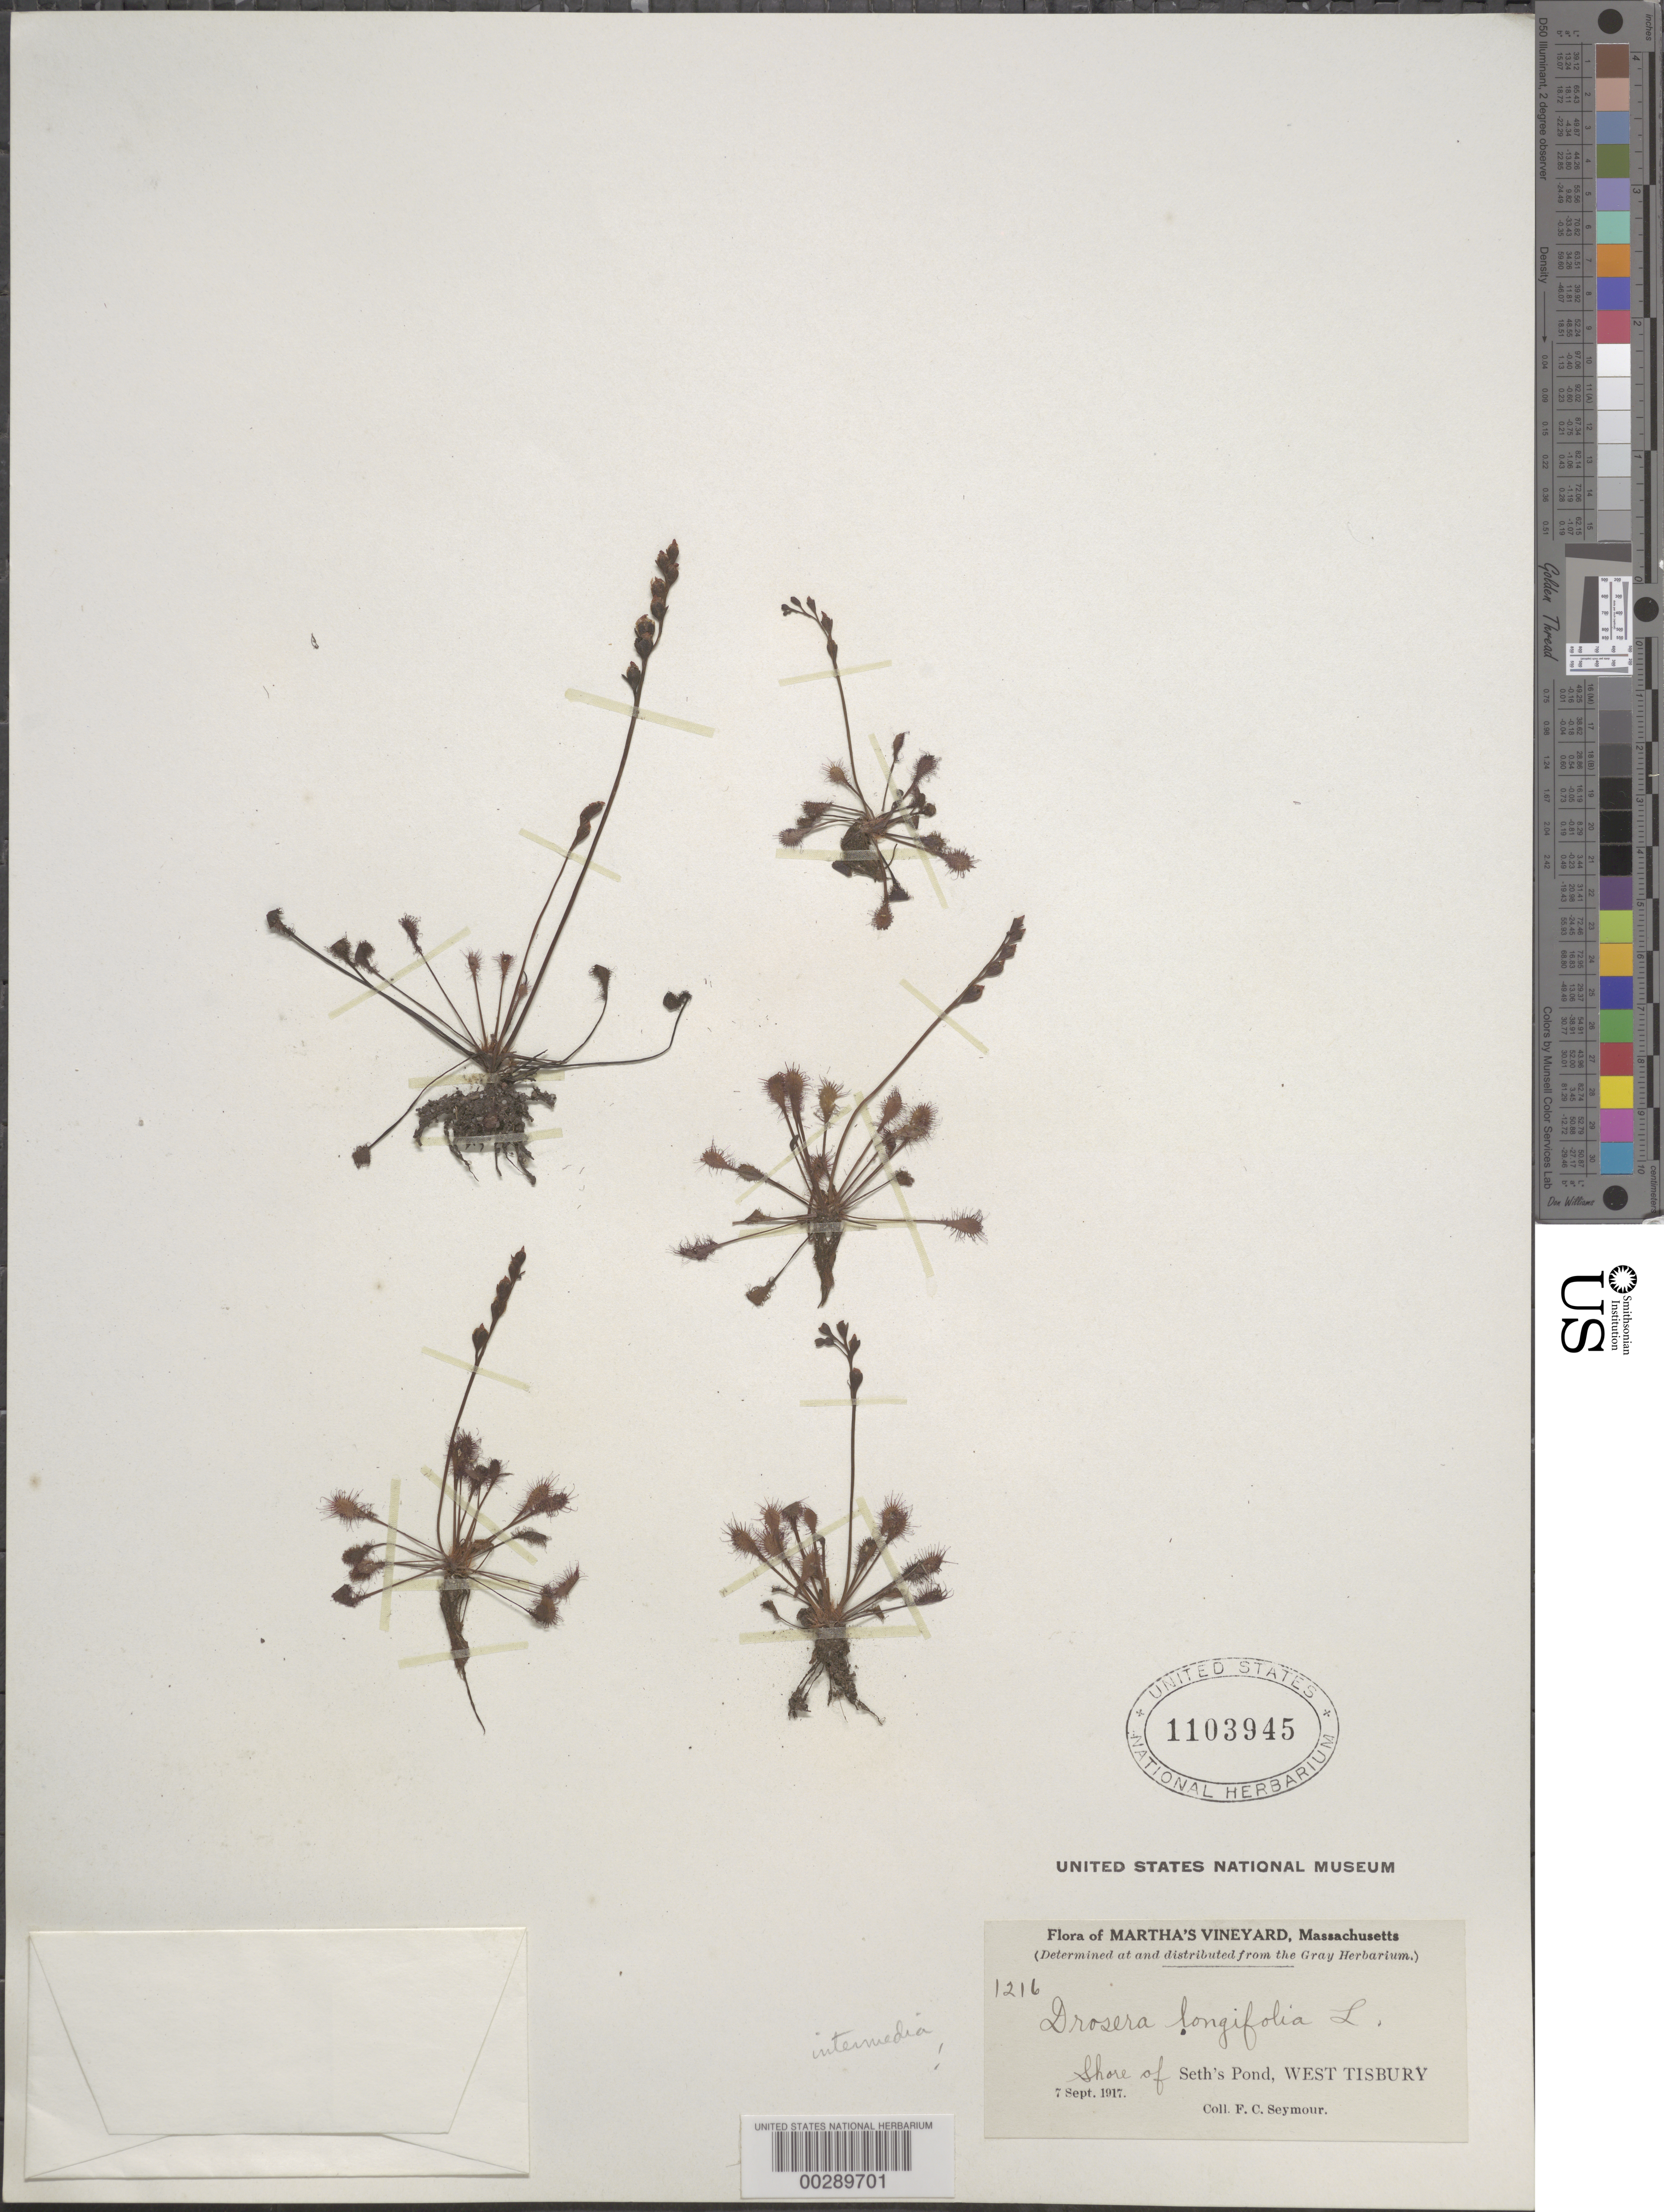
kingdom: Plantae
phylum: Tracheophyta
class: Magnoliopsida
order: Caryophyllales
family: Droseraceae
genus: Drosera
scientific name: Drosera intermedia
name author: Hayne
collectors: F. C. Seymour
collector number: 1216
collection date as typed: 07 Sep 1917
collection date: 1917-09-07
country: United States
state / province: Massachusetts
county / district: Dukes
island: Martha's Vineyard Island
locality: Martha's vineyard, west tisbury, seth's pond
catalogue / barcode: US 1103945